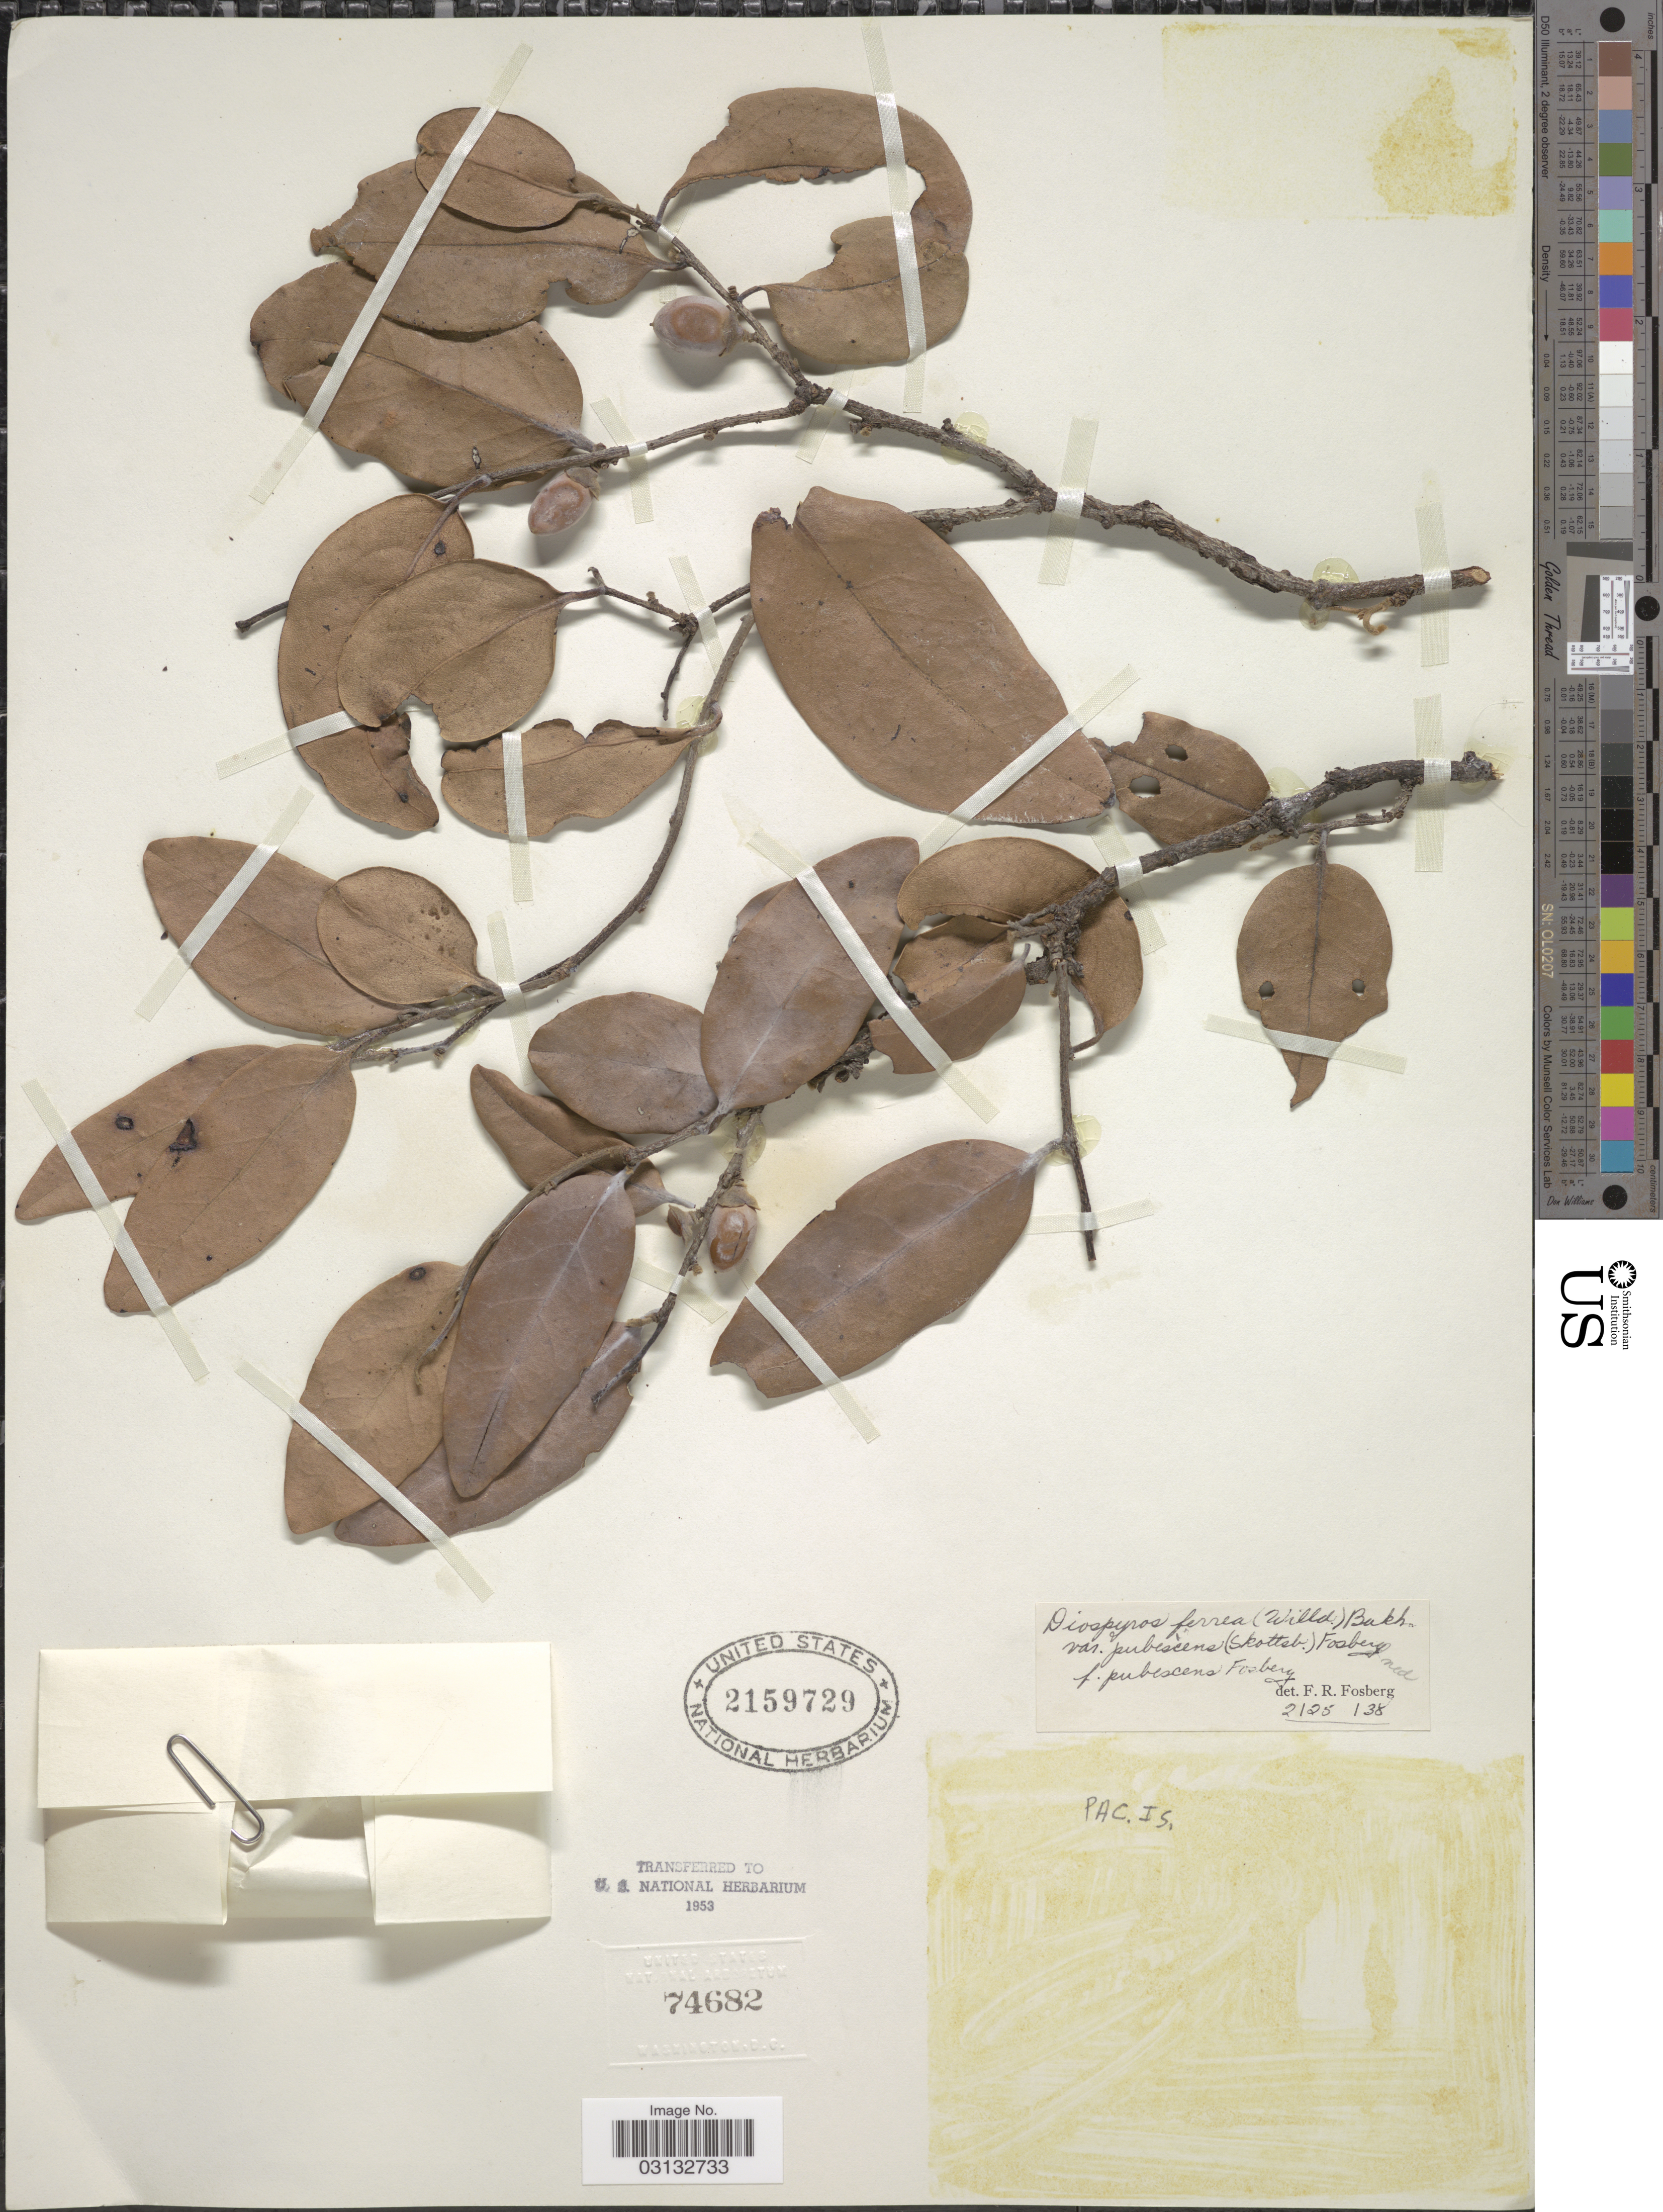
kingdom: Plantae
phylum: Tracheophyta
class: Magnoliopsida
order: Ericales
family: Ebenaceae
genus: Diospyros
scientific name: Diospyros ferrea var. pubescens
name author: Fosberg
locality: Pac. Is.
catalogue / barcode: US 2159729